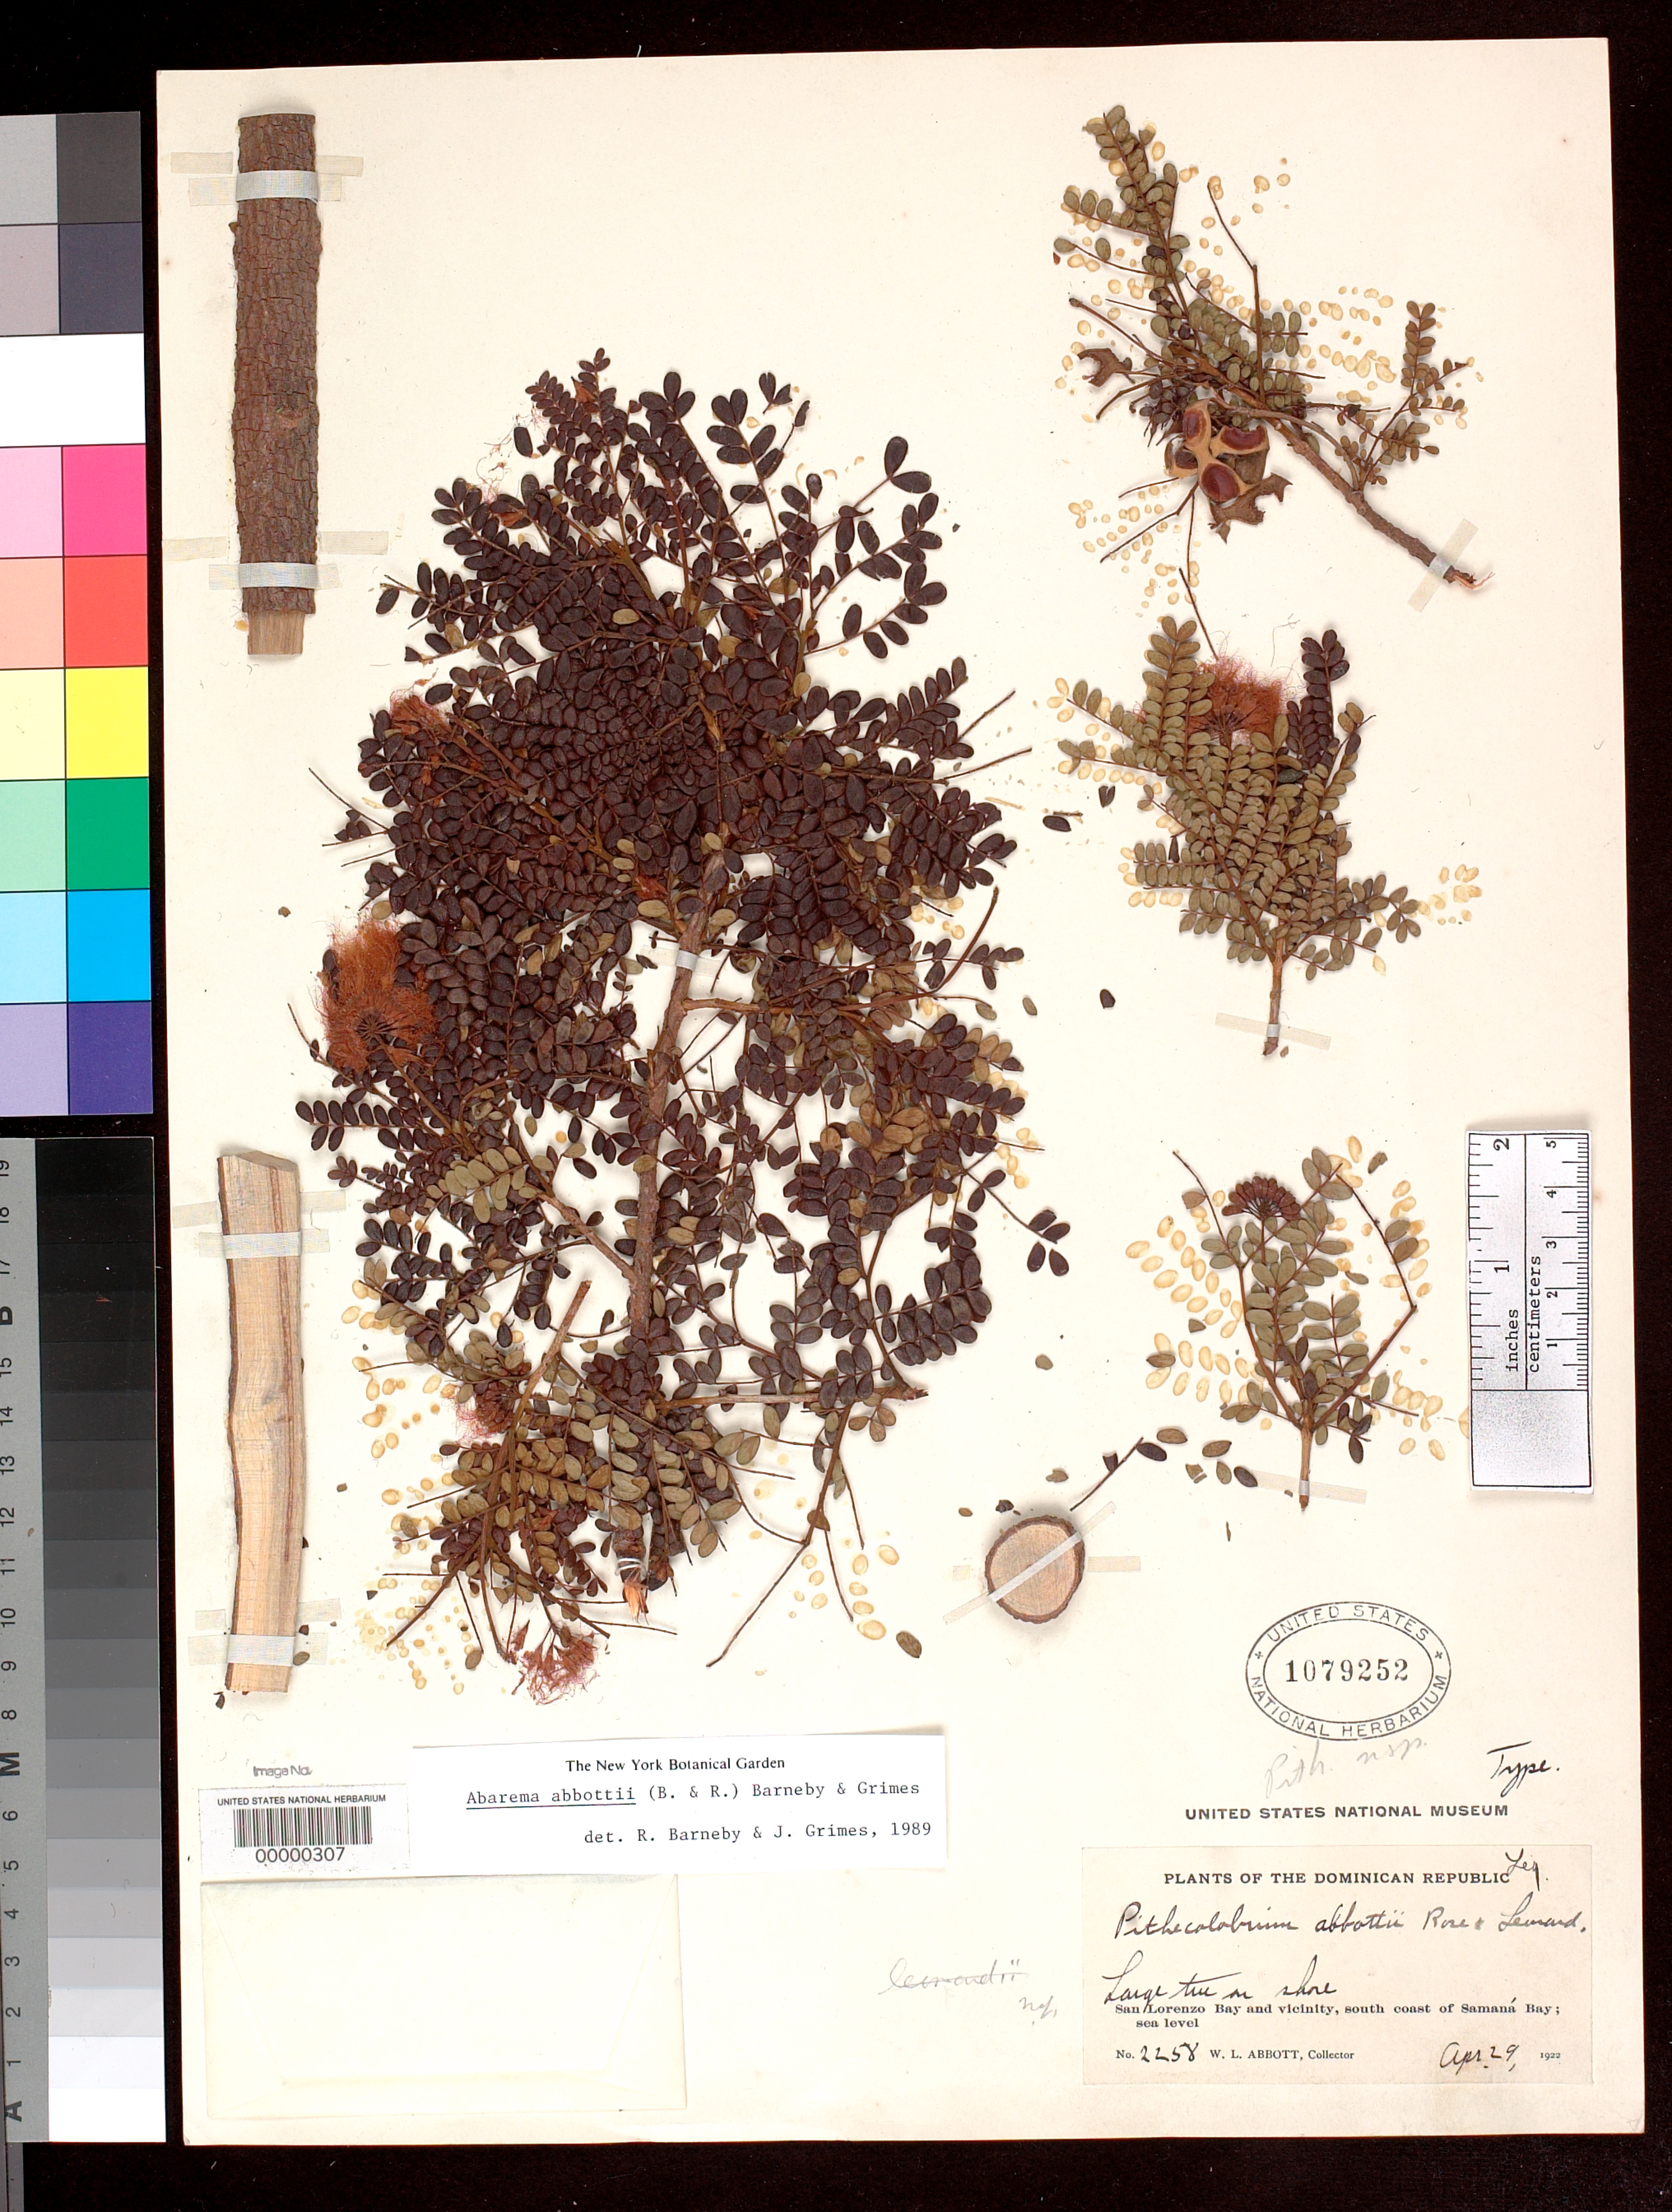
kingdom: Plantae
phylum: Tracheophyta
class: Magnoliopsida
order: Fabales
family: Fabaceae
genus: Pithecellobium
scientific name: Pithecellobium abbottii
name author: Rose & Leonard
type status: Holotype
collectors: W. L. Abbott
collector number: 2258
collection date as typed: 29 Apr 1922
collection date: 1922-04-29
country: Dominican Republic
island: Hispaniola Island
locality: Near San Lorenzo Bay, S coast of Samana Bay.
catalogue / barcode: US 1079252